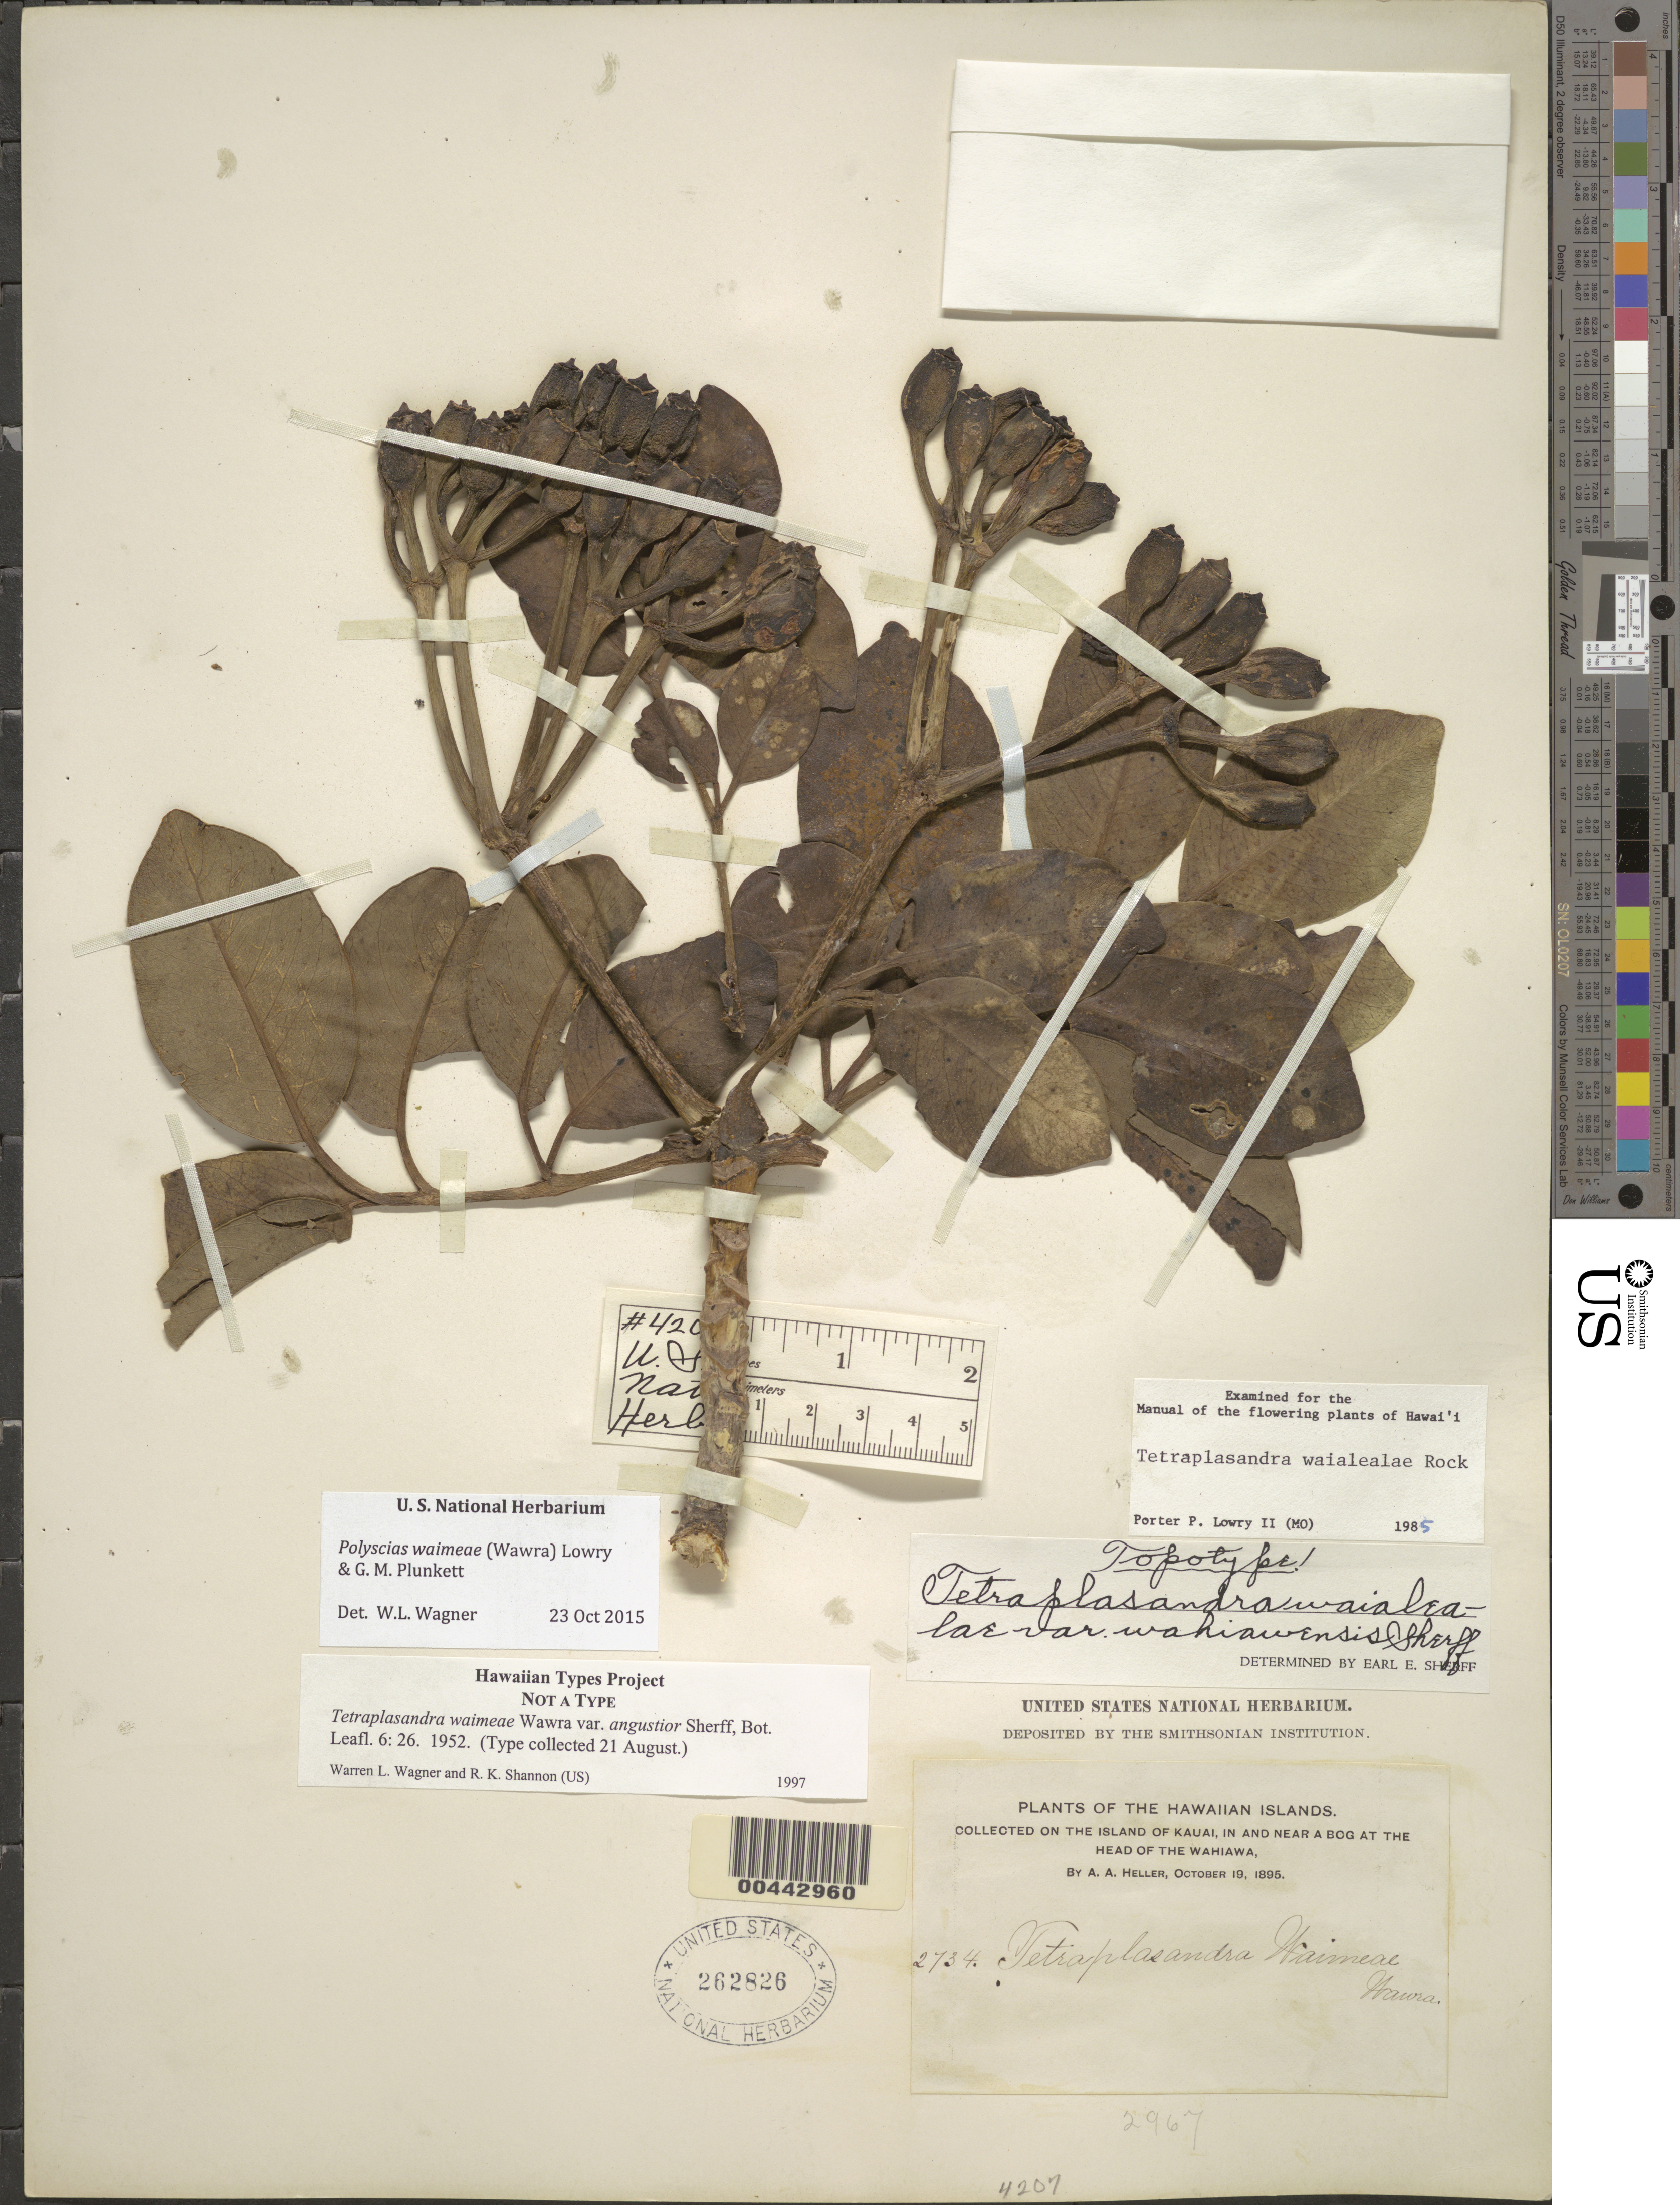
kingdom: Plantae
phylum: Tracheophyta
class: Magnoliopsida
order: Apiales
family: Araliaceae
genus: Polyscias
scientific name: Polyscias waimeae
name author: (Wawra) Lowry & G. M. Plunkett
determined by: Wagner, W. L., (BOT), Smithsonian Institution - National Museum of Natural History (UNITED STATES)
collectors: A. A. Heller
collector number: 2734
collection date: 1895-10-19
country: United States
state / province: Hawaii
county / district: Kauai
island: Kaua'i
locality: Hawaiian Islands. Collected on the Island of Kauai, in and near a bog at the Head of the Wahiawa.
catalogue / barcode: US 262826